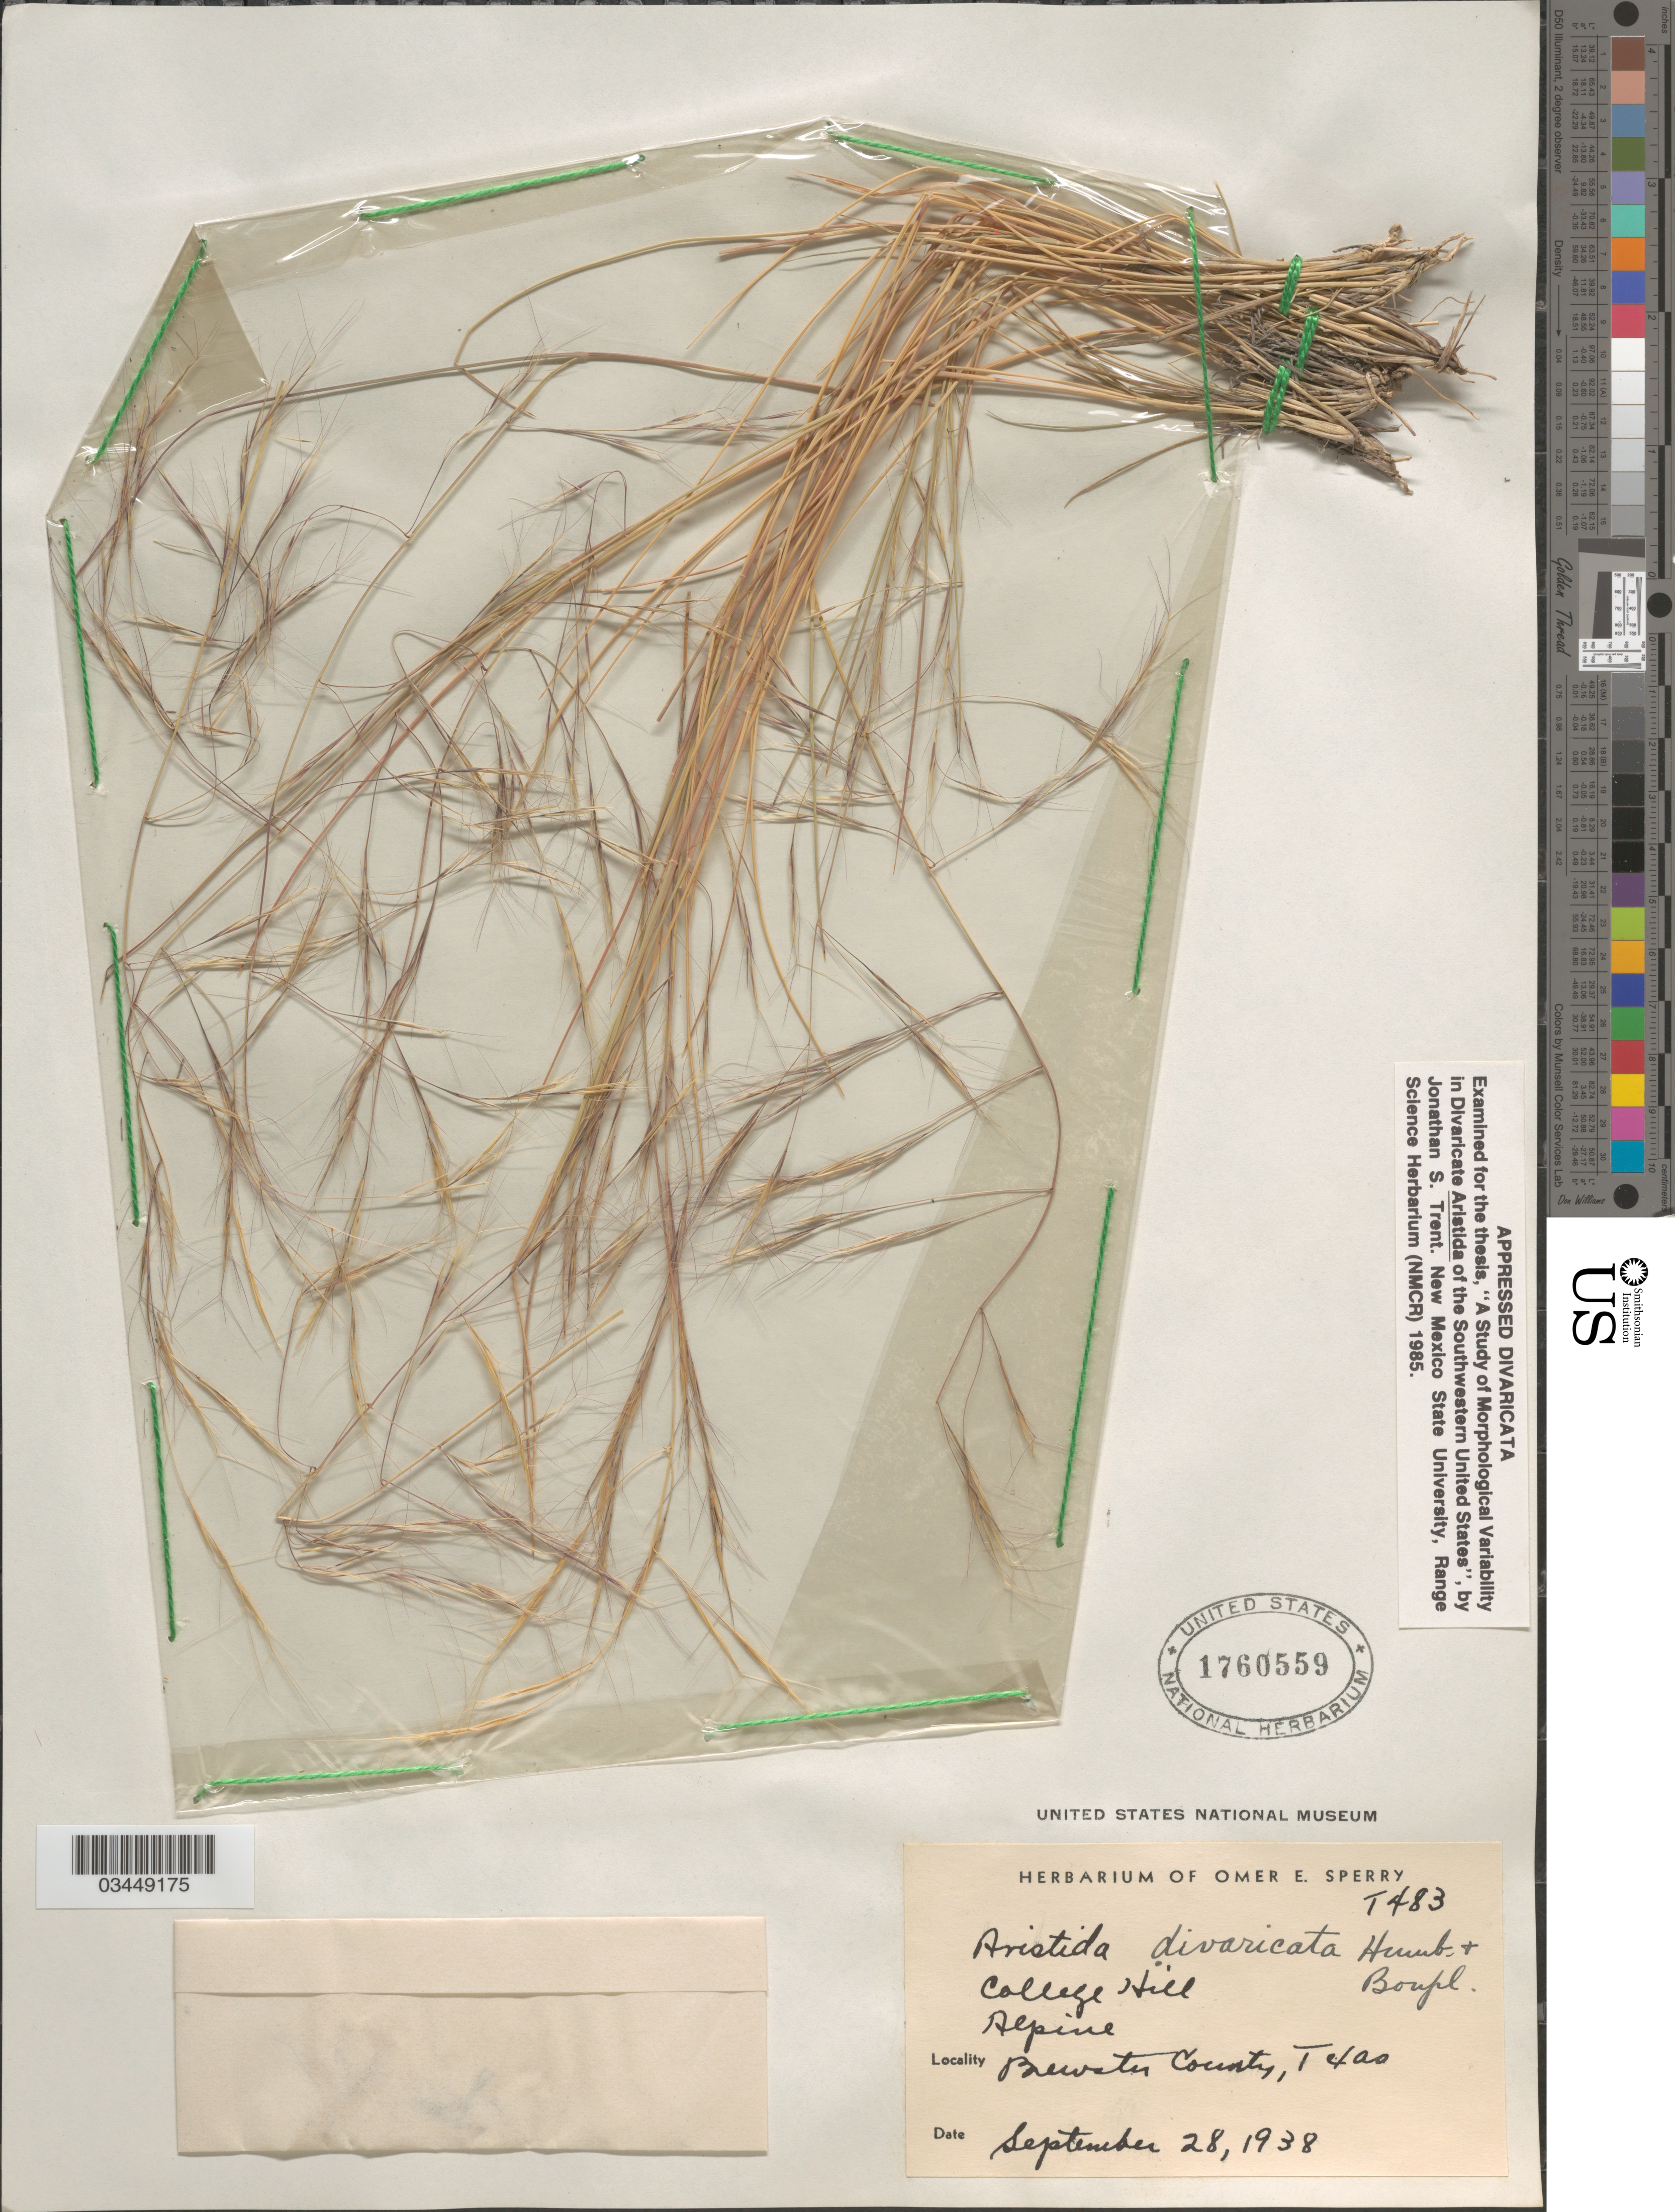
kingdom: Plantae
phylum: Tracheophyta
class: Liliopsida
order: Poales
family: Poaceae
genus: Aristida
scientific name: Aristida divaricata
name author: Humb. & Bonpl. ex Willd.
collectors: ex. herb. Omer E. Sperry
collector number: T483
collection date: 1938-09-28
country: United States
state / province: Texas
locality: College Hill. Alpine. Brewster County.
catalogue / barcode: US 1760559